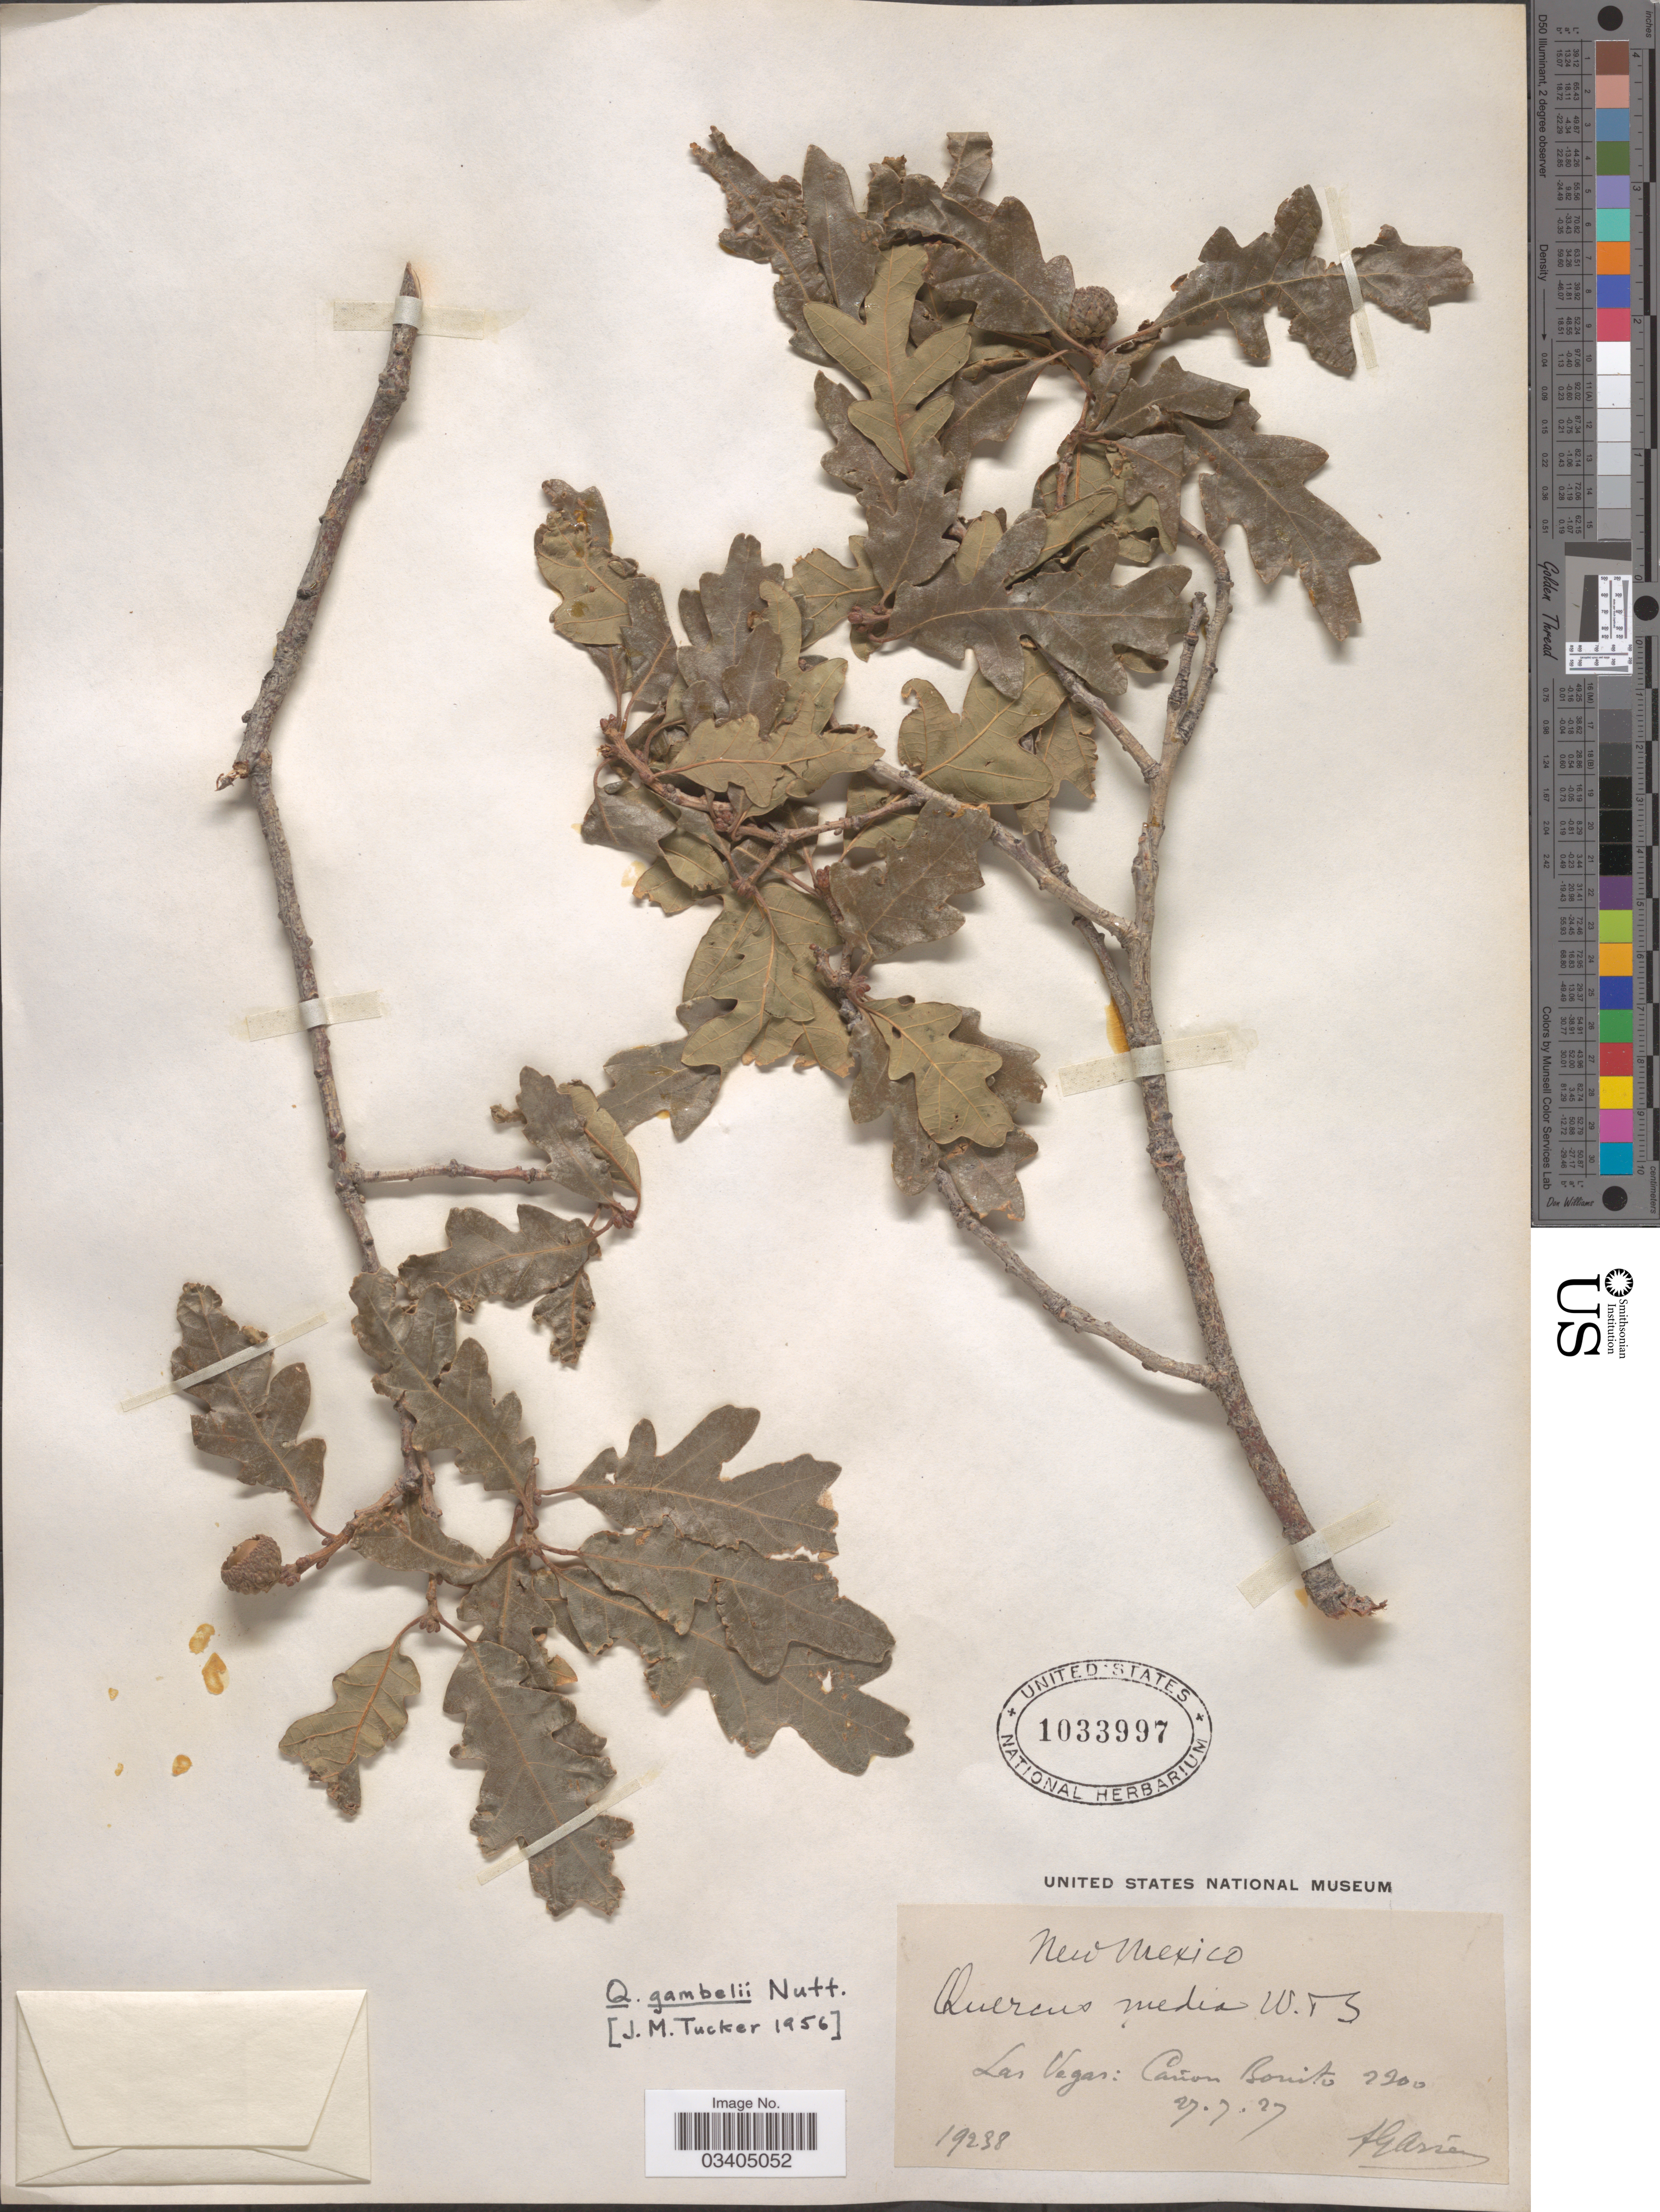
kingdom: Plantae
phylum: Tracheophyta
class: Magnoliopsida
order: Fagales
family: Fagaceae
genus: Quercus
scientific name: Quercus gambelii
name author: Nutt.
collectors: F. Arsène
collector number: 19238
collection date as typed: Transcribed d/m/y: 27/7/27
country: United States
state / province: New Mexico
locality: Las Vegas: Cañon Bonito.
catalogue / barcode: US 1033997